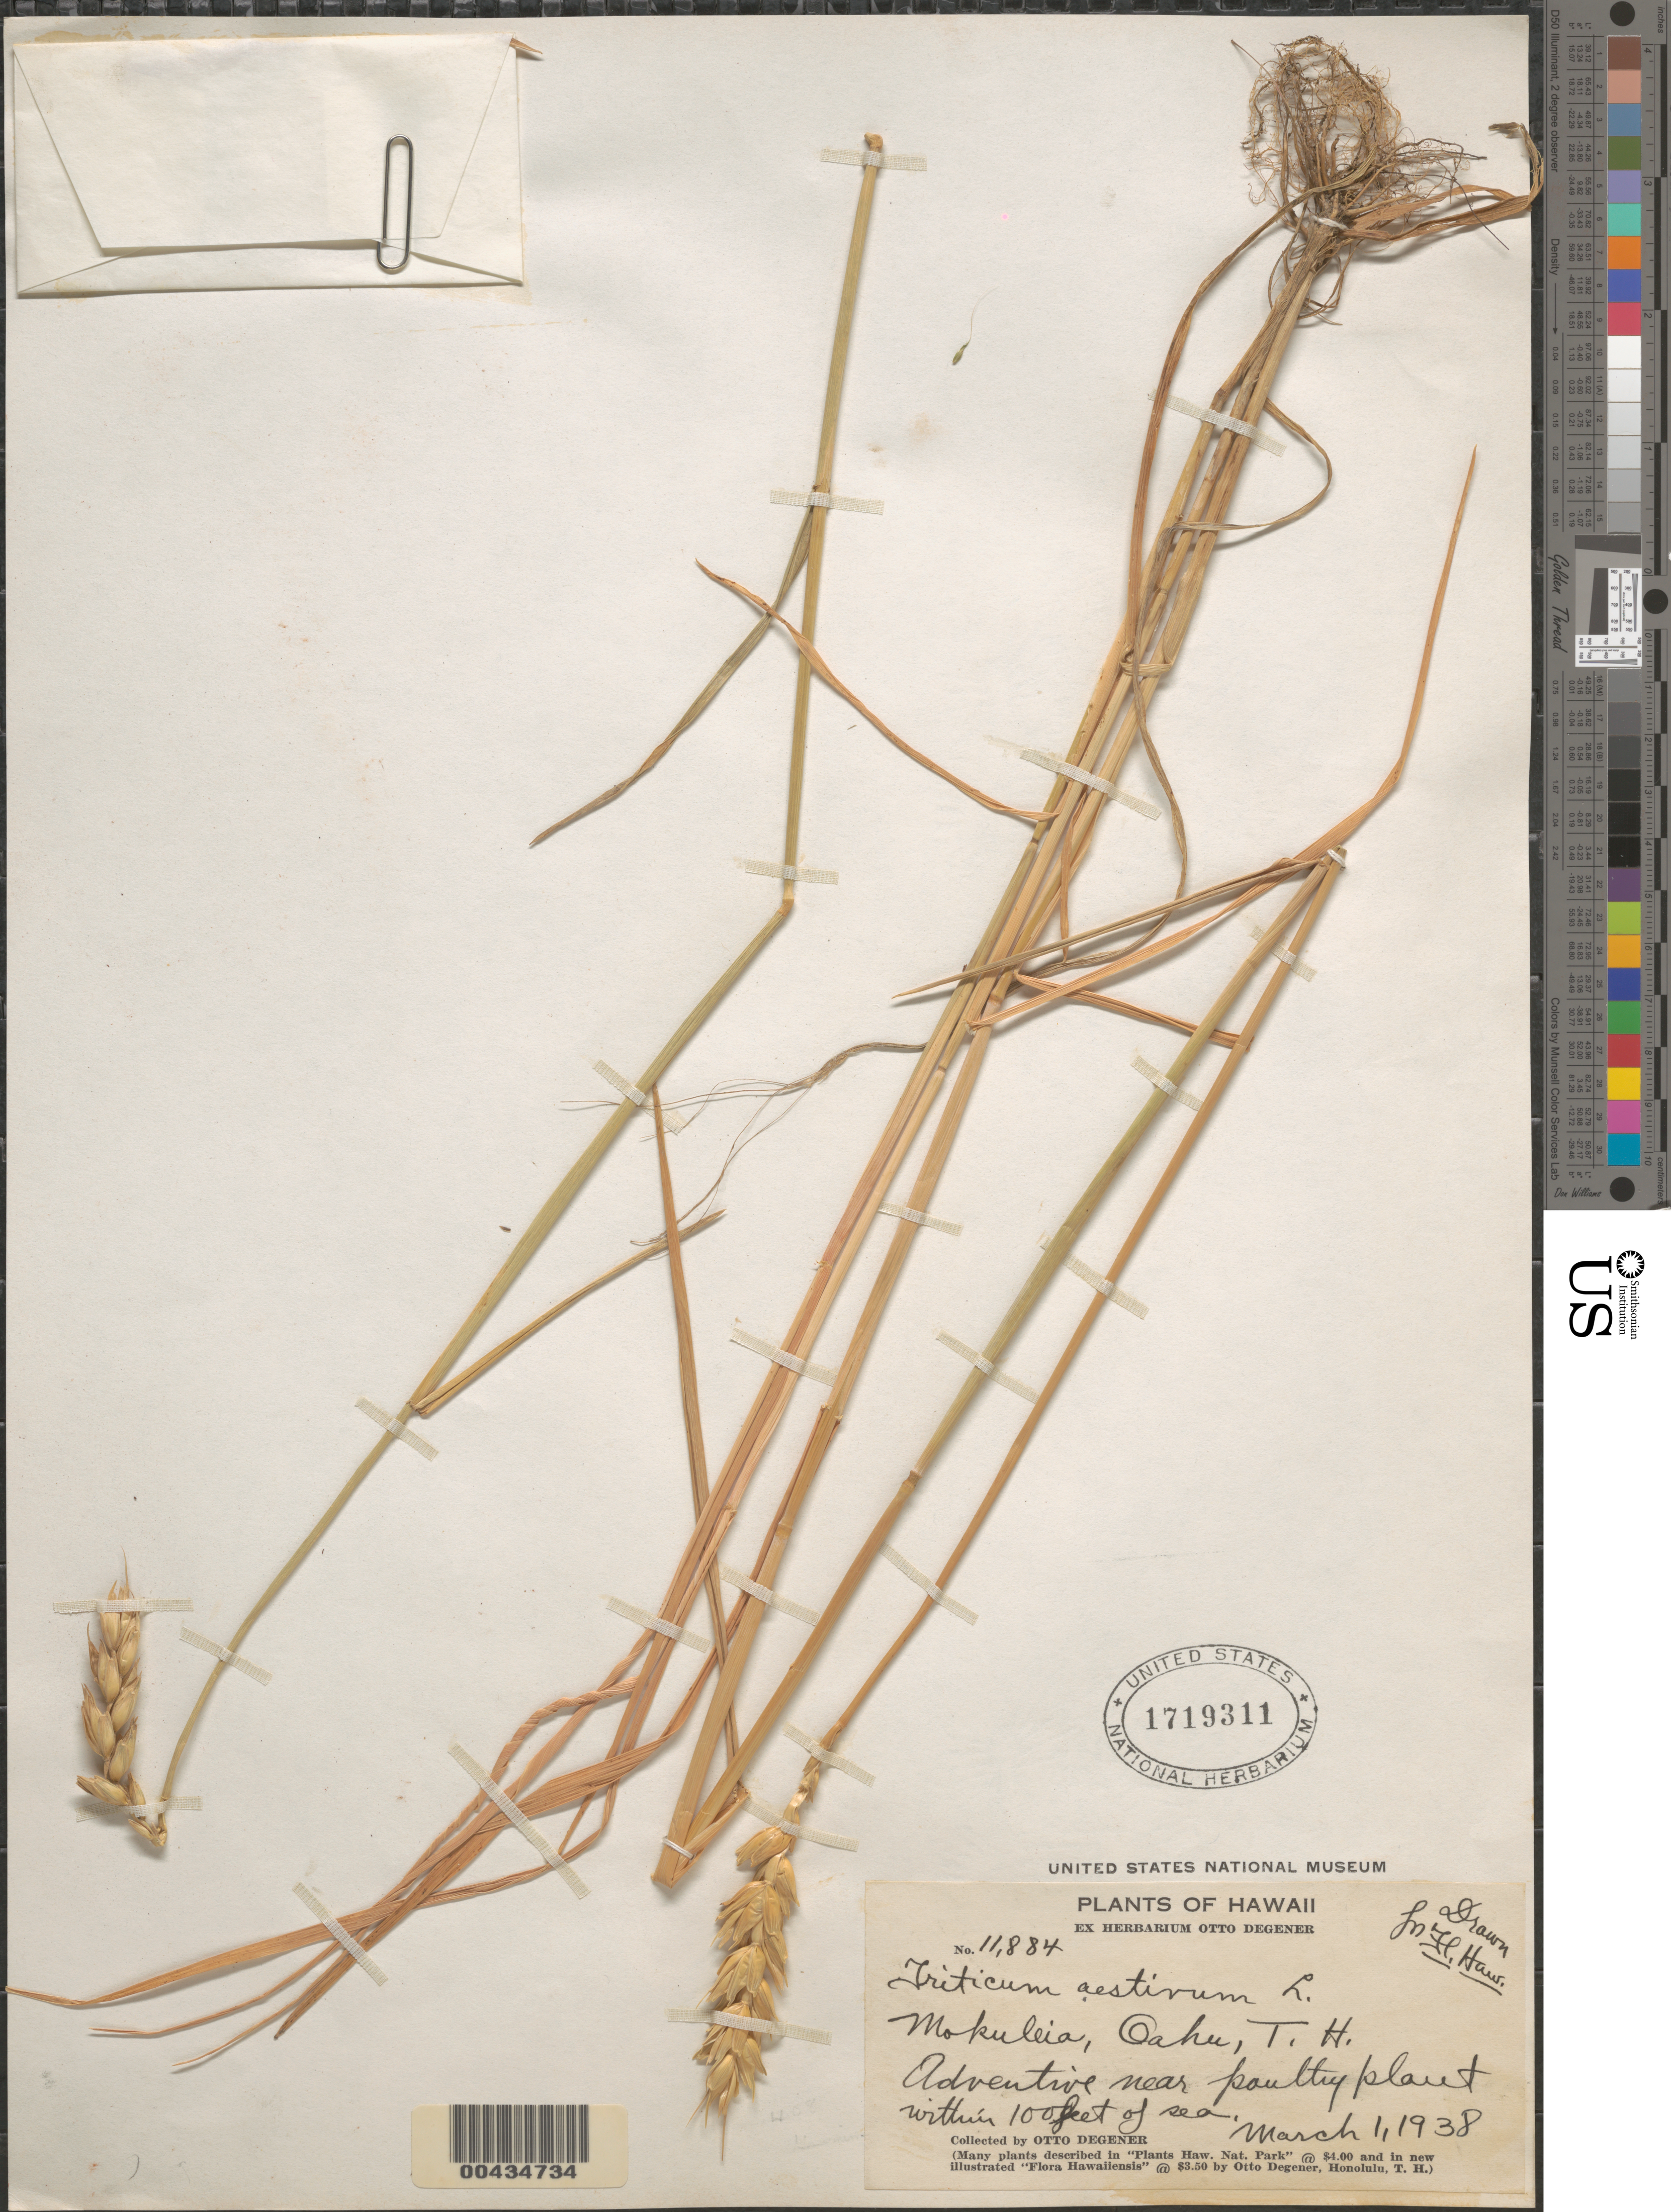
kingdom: Plantae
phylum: Tracheophyta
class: Liliopsida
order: Poales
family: Poaceae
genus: Triticum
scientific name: Triticum aestivum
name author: L.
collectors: O. Degener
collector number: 11884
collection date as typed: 1 Mar 1938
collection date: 1938-03-01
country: United States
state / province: Hawaii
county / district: Honolulu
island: Oahu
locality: Mokuleia, near poultry plant within 100 feet of sea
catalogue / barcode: US 1719311